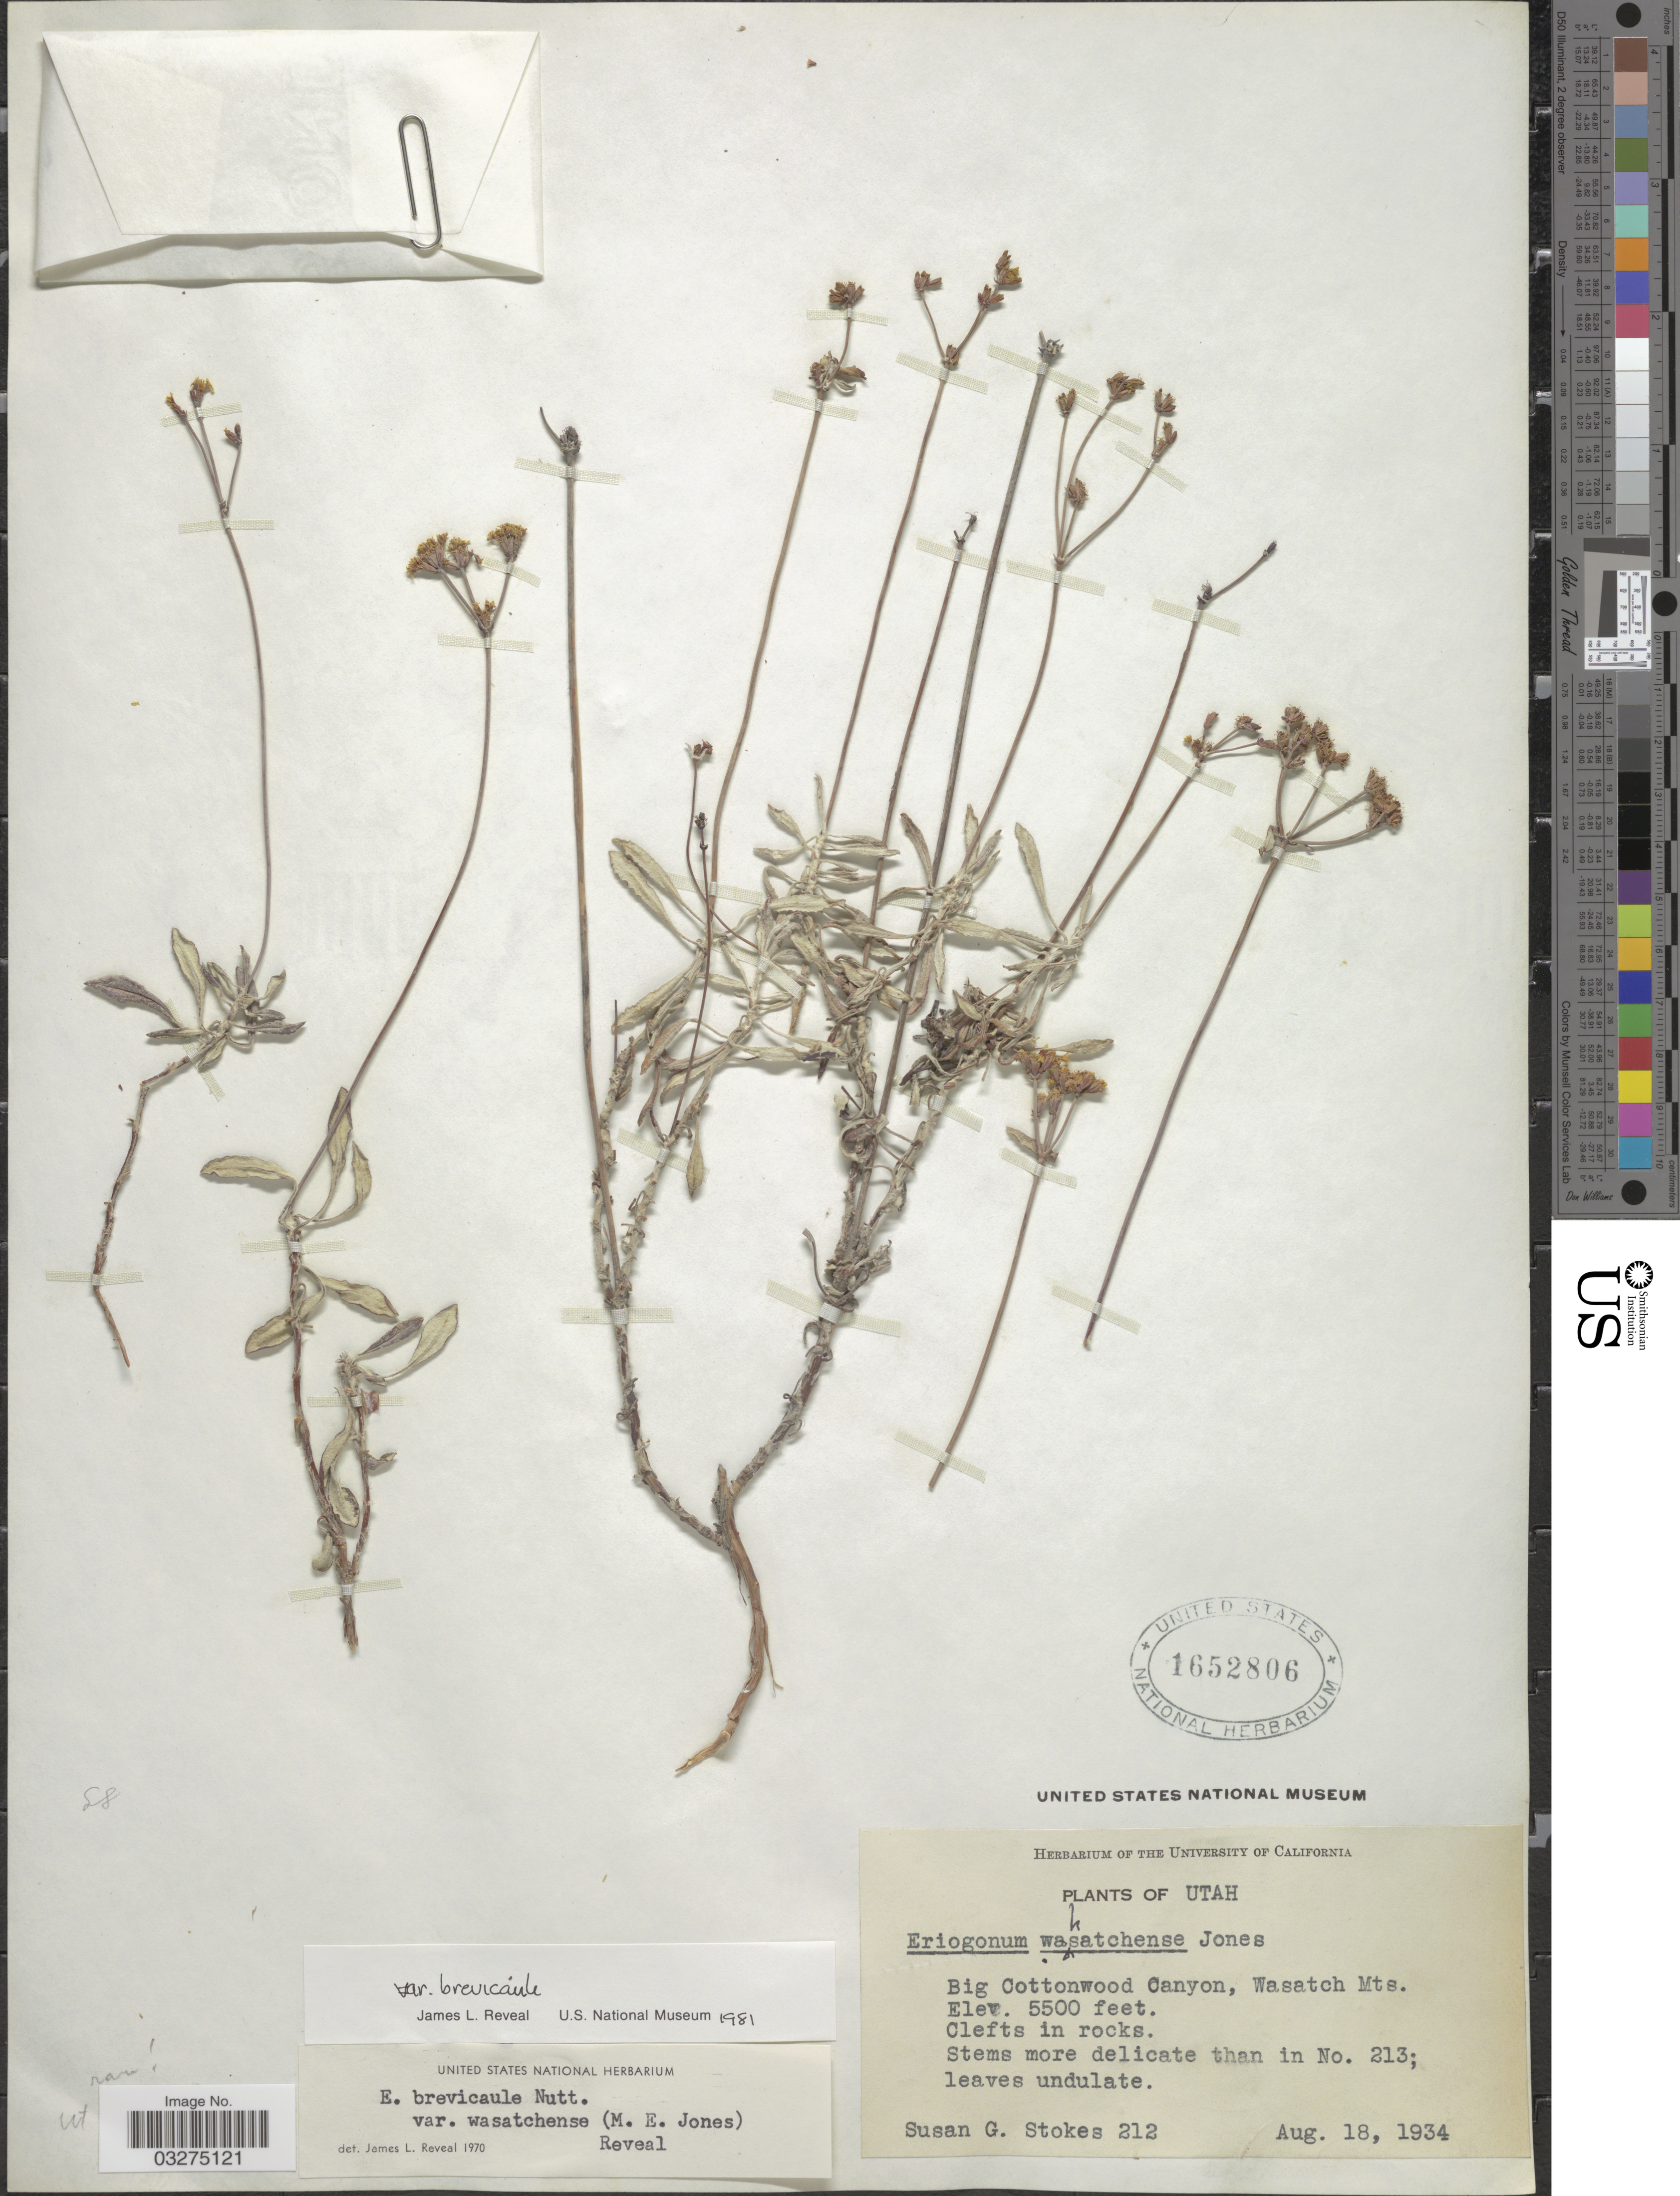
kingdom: Plantae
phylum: Tracheophyta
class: Magnoliopsida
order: Caryophyllales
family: Polygonaceae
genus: Eriogonum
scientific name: Eriogonum brevicaule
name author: Nutt.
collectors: S. G. Stokes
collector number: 212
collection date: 1934-08-18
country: United States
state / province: Utah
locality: Big Cottonwood Canyon, Wasatch Mts.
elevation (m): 1676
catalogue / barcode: US 1652806